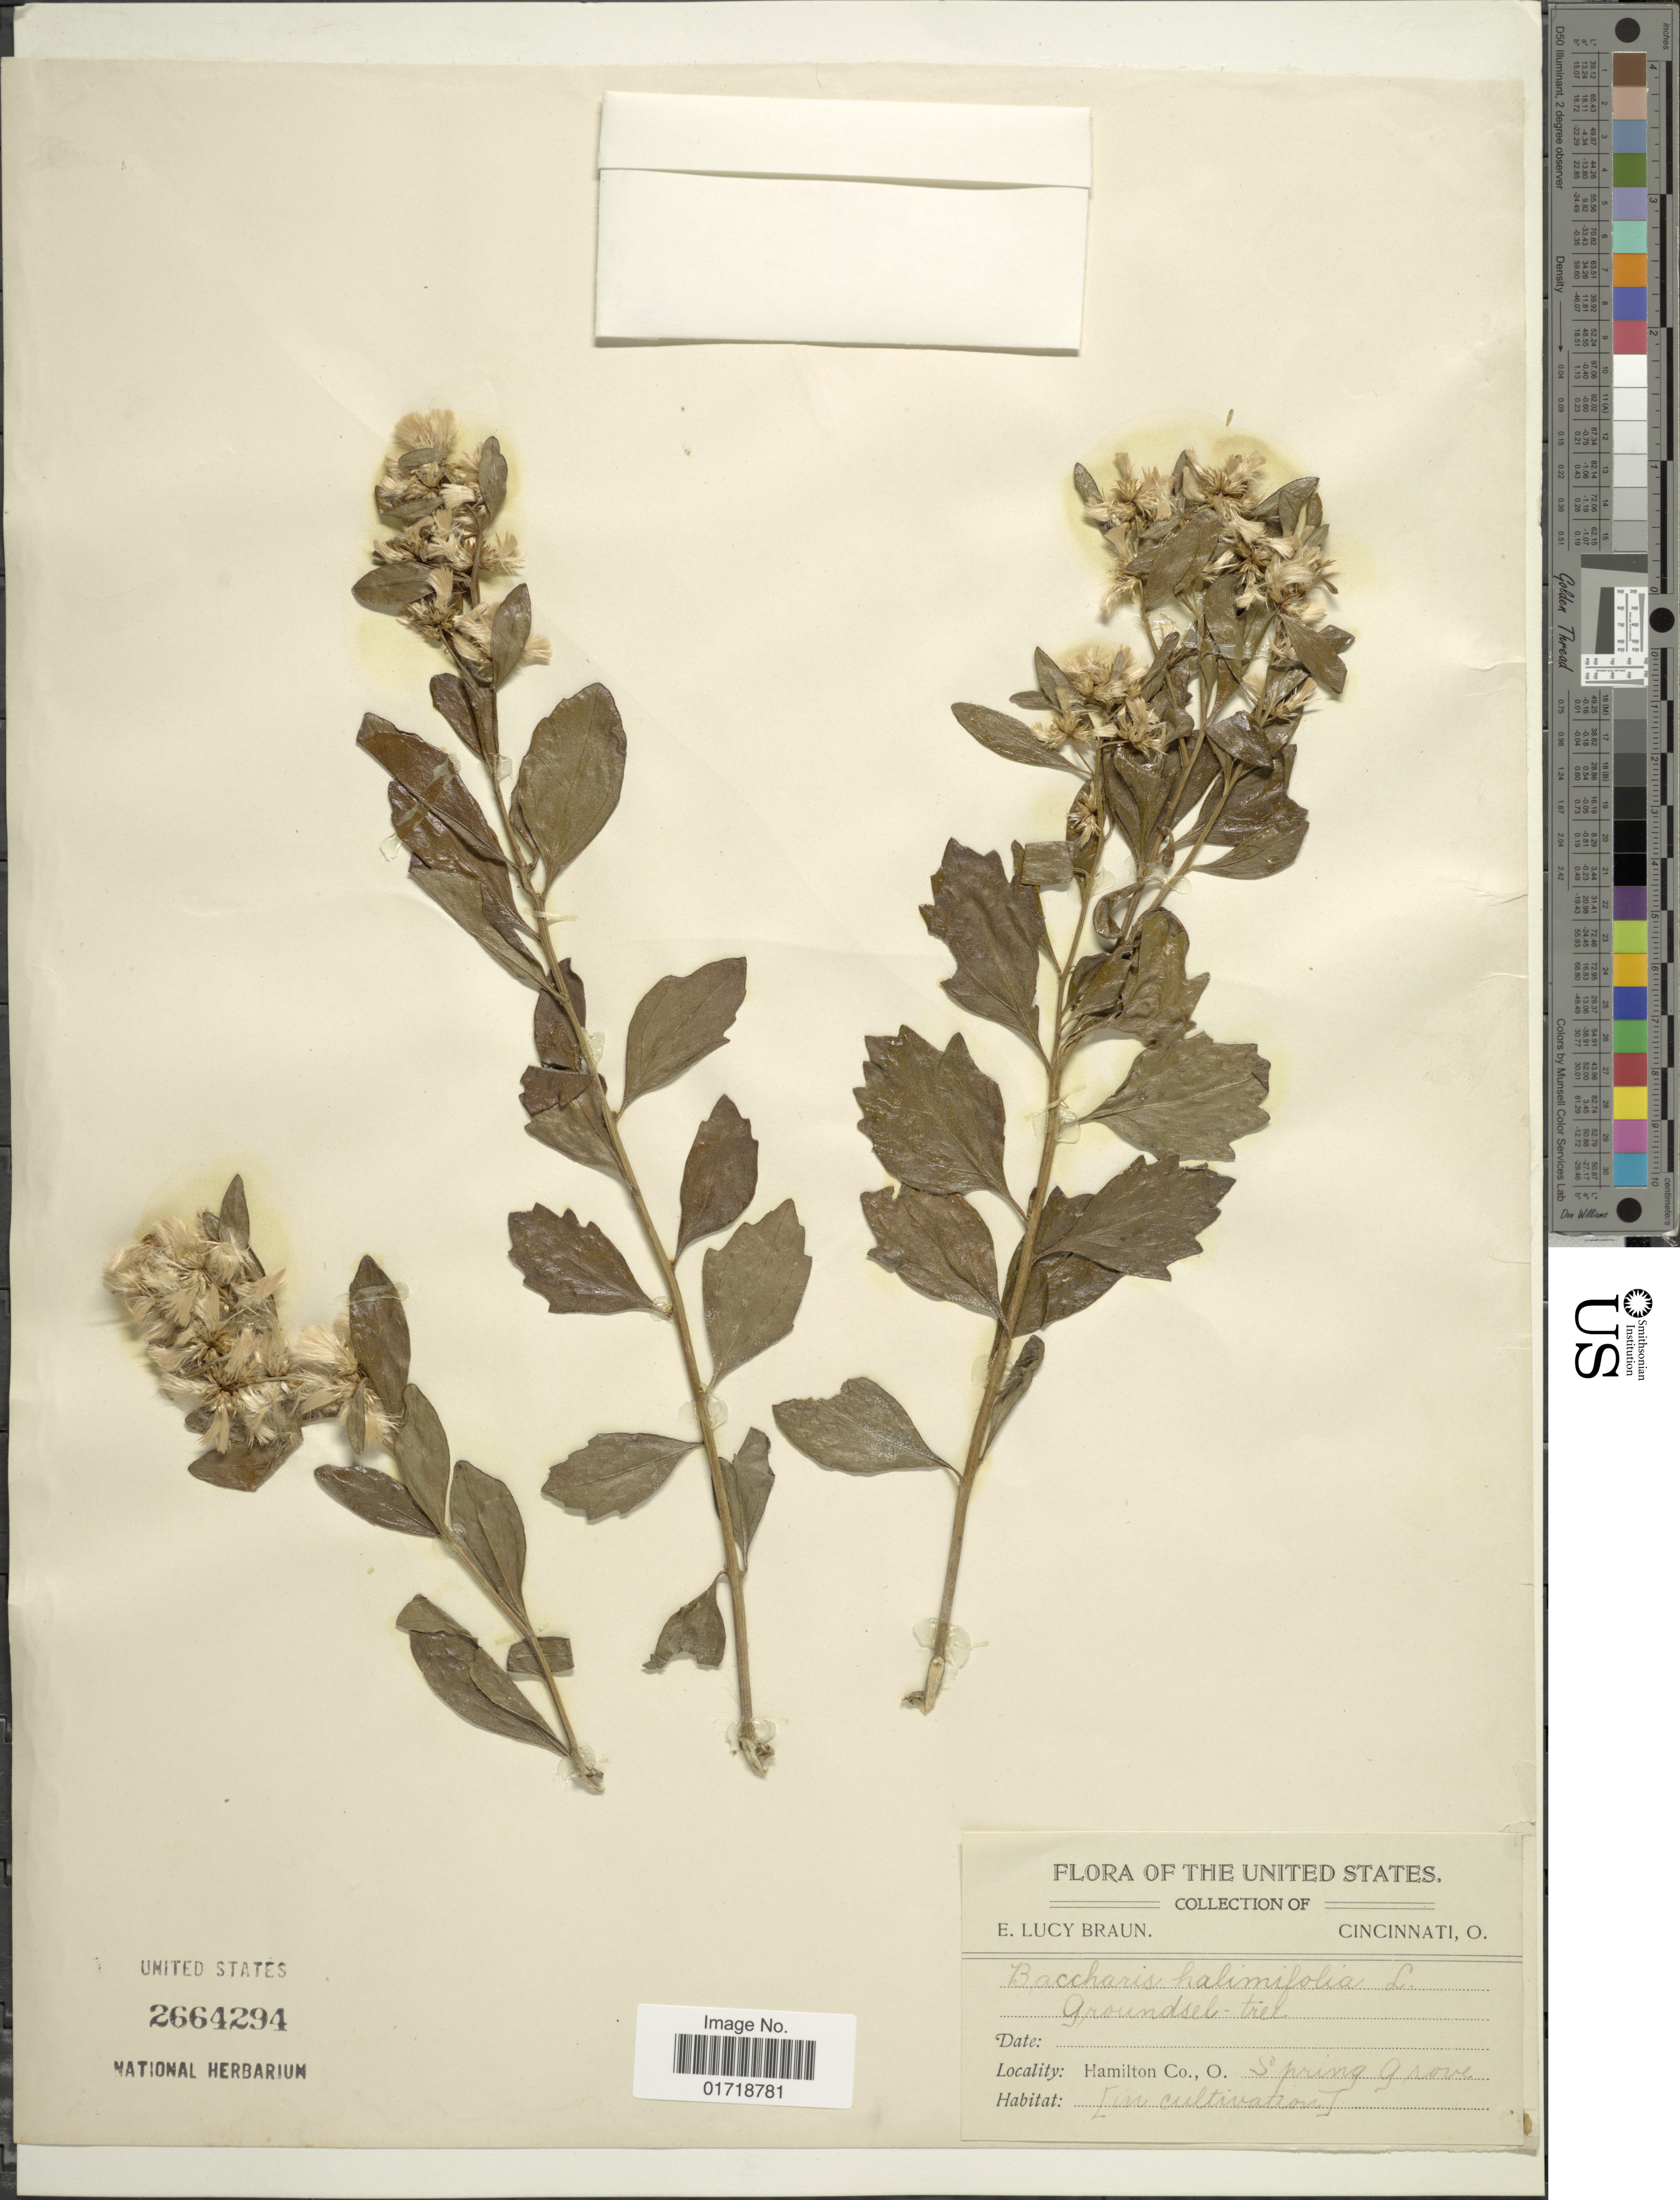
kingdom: Plantae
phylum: Tracheophyta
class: Magnoliopsida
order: Asterales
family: Asteraceae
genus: Baccharis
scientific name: Baccharis halimifolia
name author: L.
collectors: E. L. Braun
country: United States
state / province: Ohio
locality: Hamilton Co, Spring Grove. [ In Cultivation ]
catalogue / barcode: US 2664294